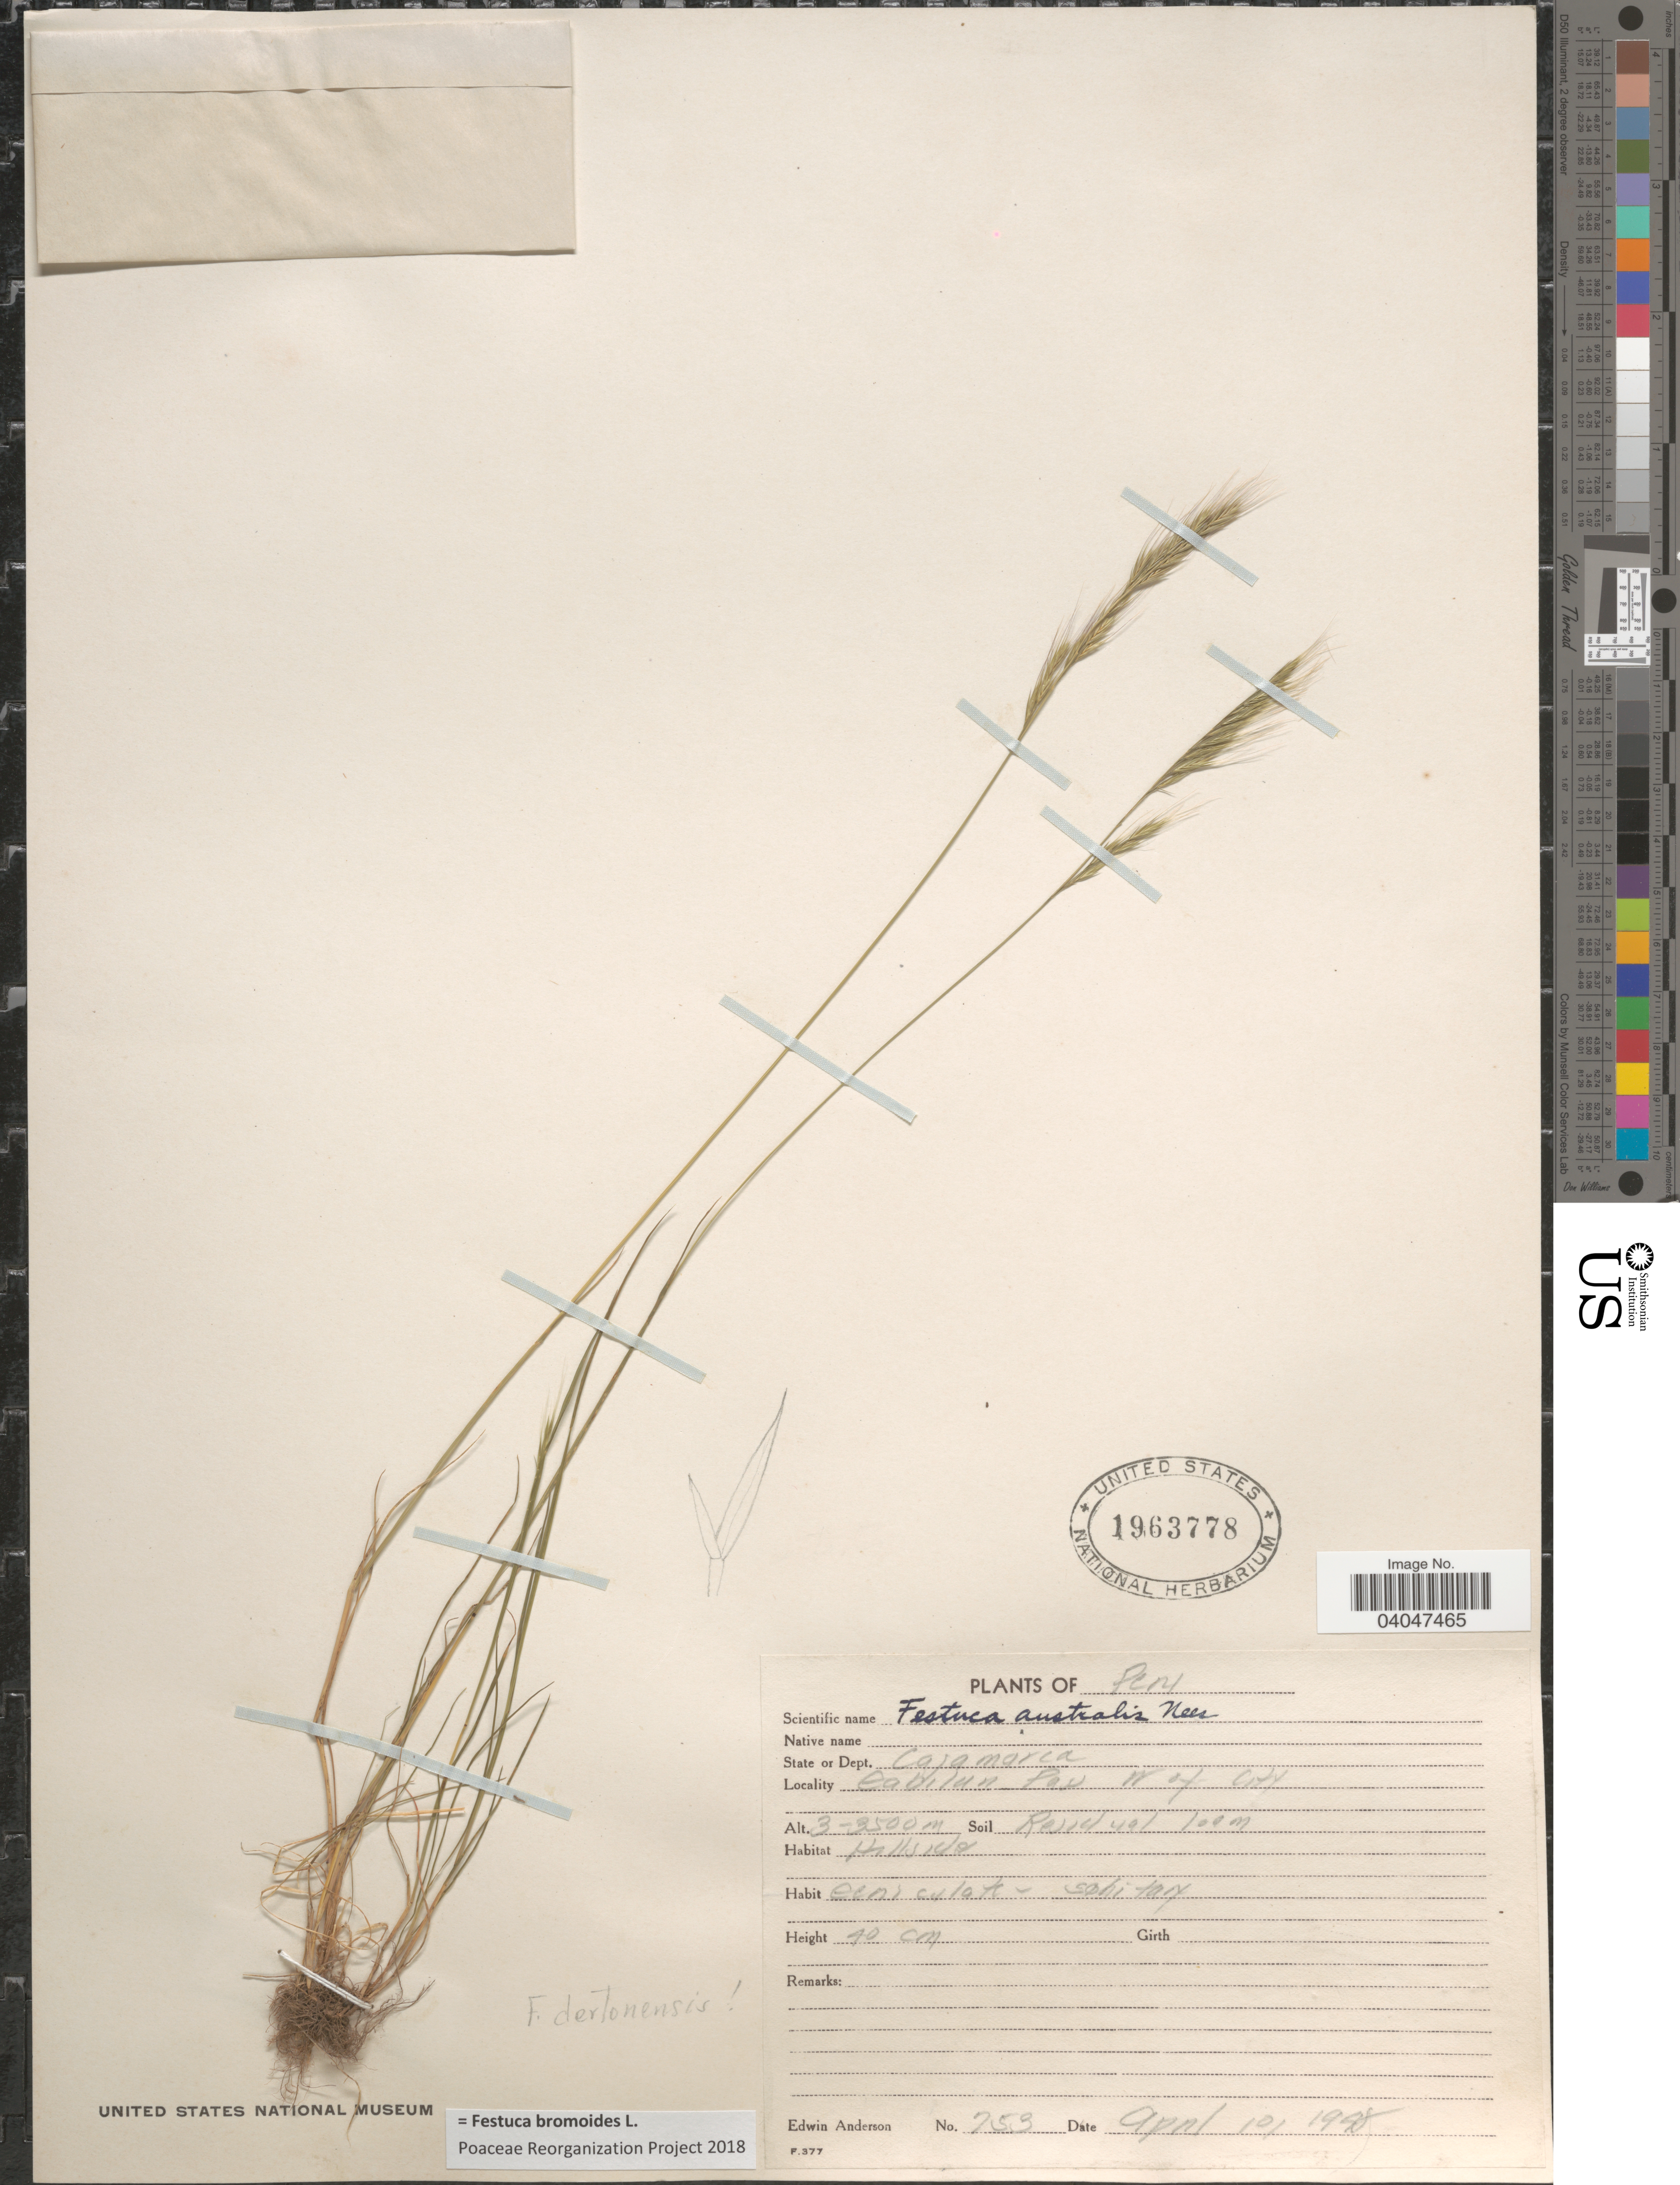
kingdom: Plantae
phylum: Tracheophyta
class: Liliopsida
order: Poales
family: Poaceae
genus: Festuca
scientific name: Festuca bromoides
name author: L.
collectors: E. Anderson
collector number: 753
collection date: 1928-04-10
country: Peru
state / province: Cajamarca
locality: Dept. Cajamarca. Cadilun Pav W of City. [interpreted]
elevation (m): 3000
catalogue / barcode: US 1963778